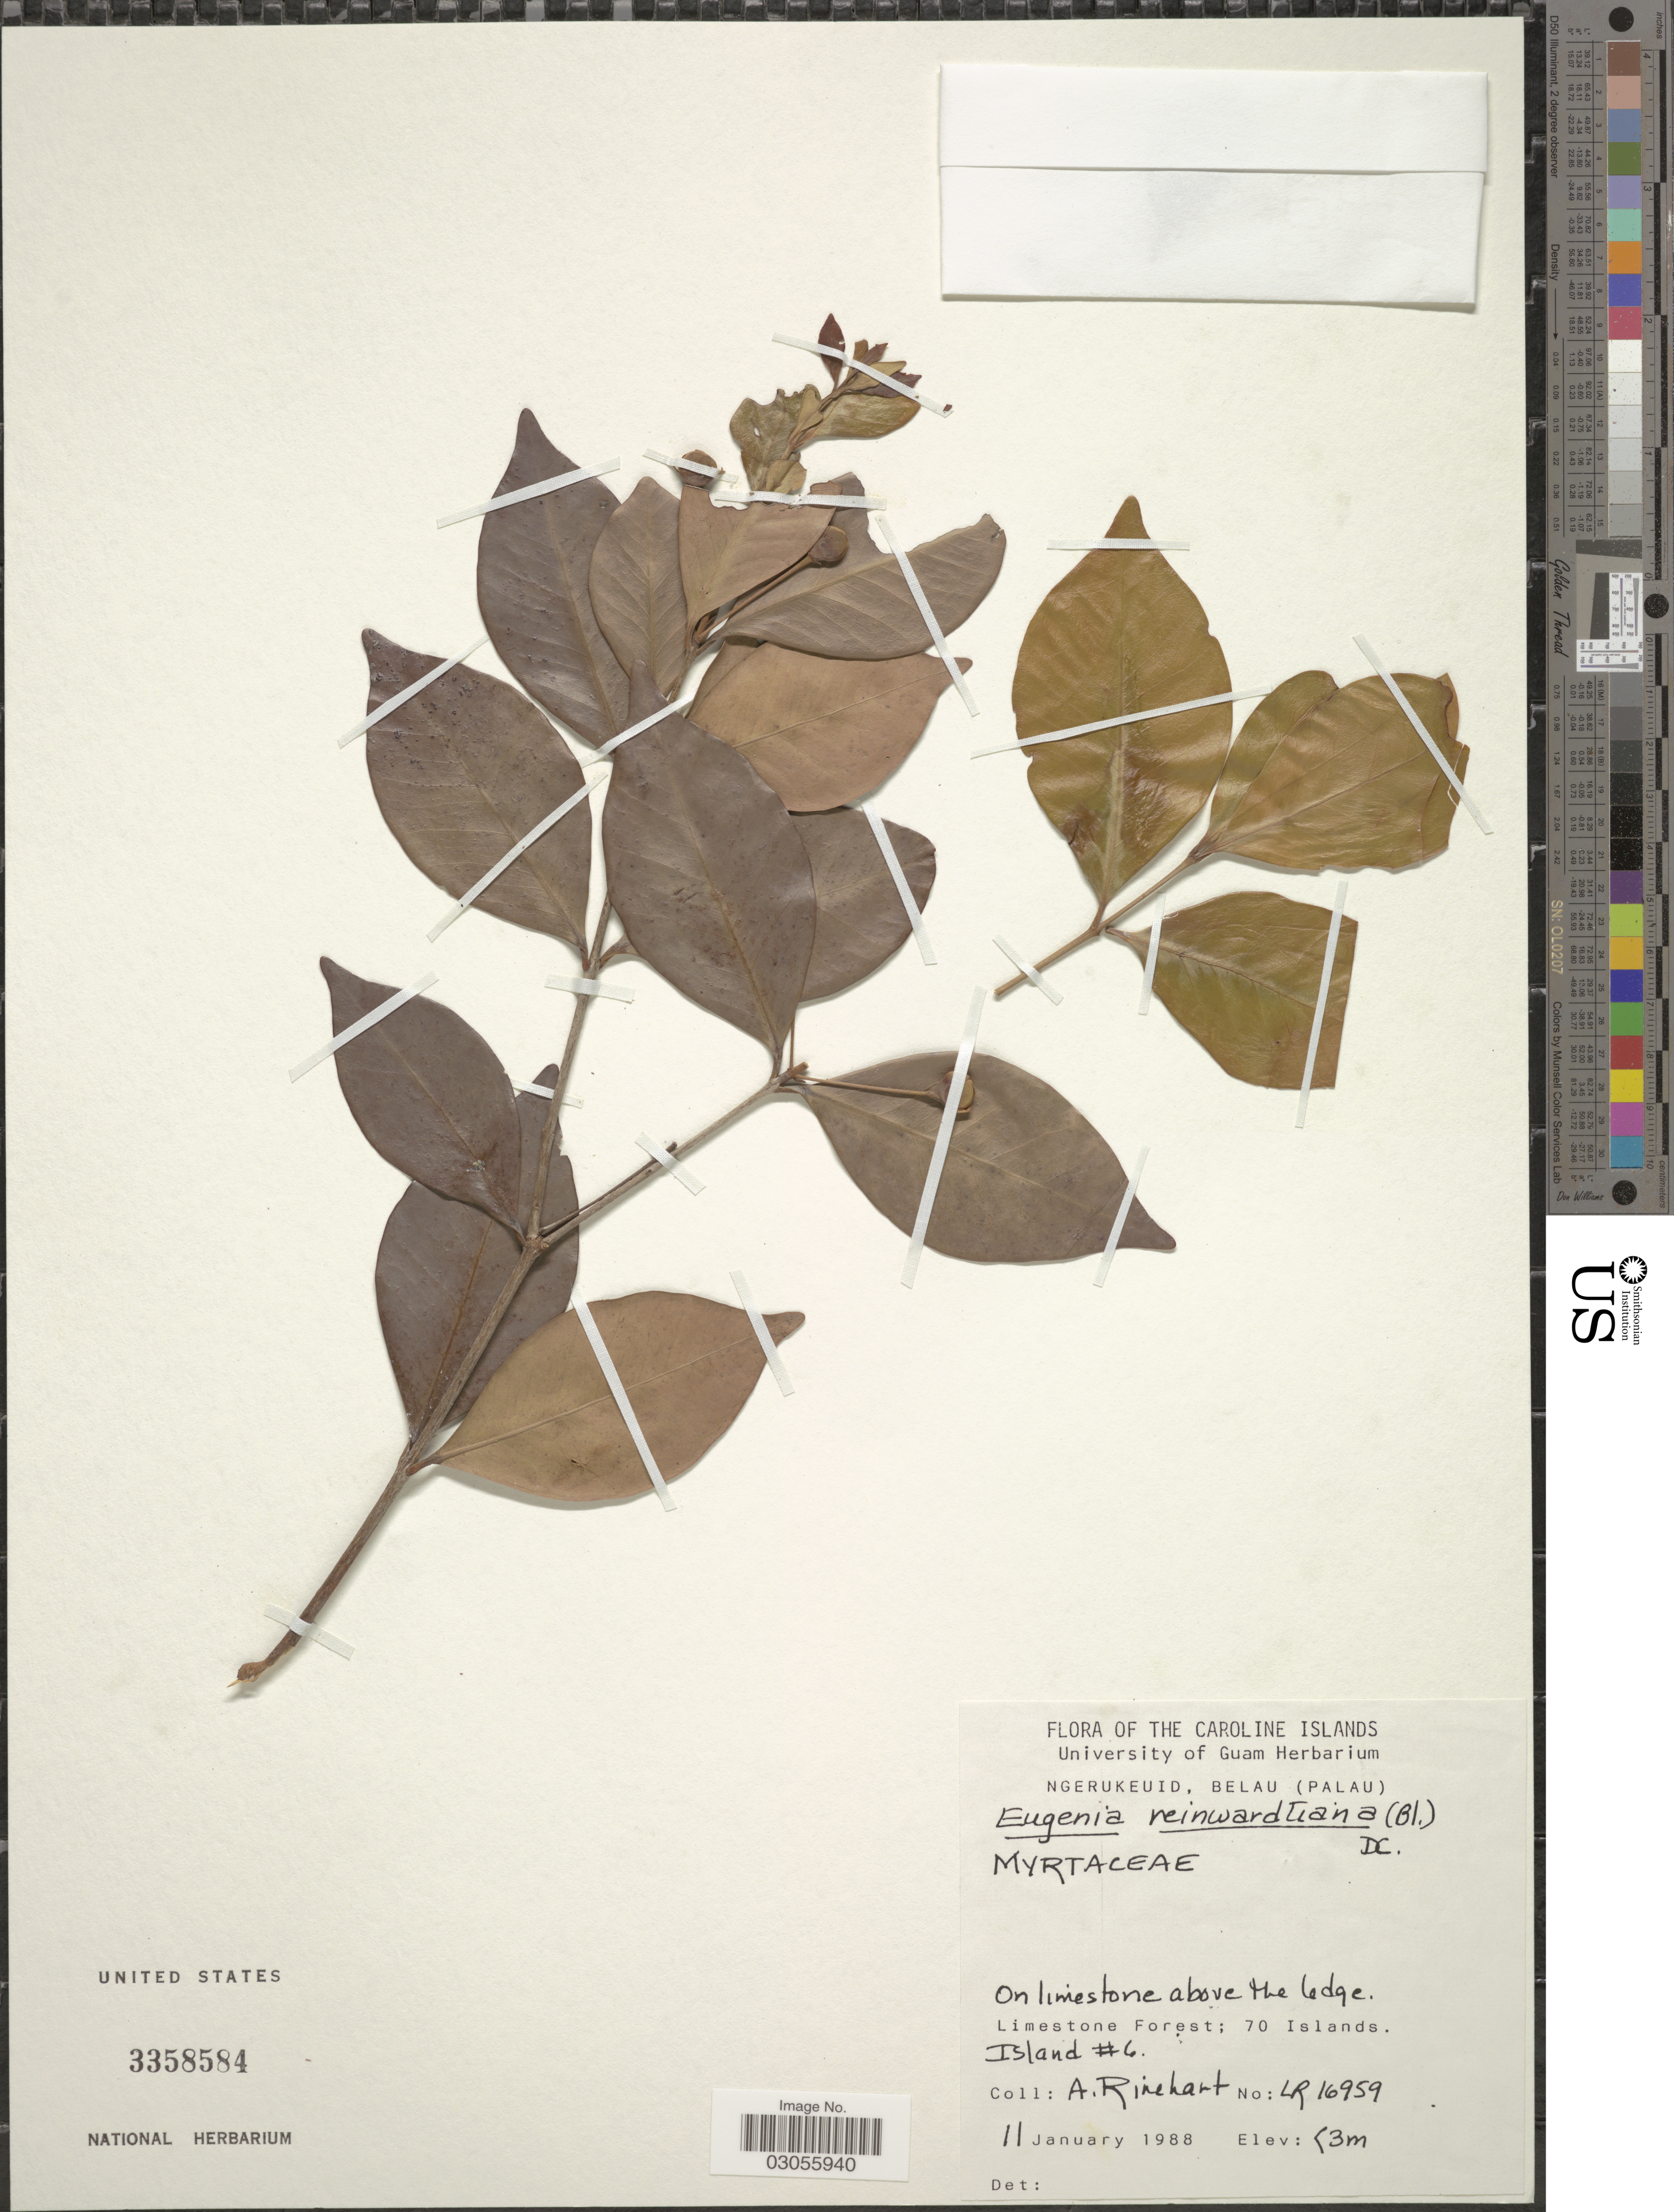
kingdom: Plantae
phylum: Tracheophyta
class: Magnoliopsida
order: Myrtales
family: Myrtaceae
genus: Eugenia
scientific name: Eugenia reinwardtiana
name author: (Blume) DC.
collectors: A. Rinehart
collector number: LR16959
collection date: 1988-01-11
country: Palau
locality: Caroline Islands. Limestone Forest; 70 Islands. Island #6.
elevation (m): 3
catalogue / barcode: US 3358584